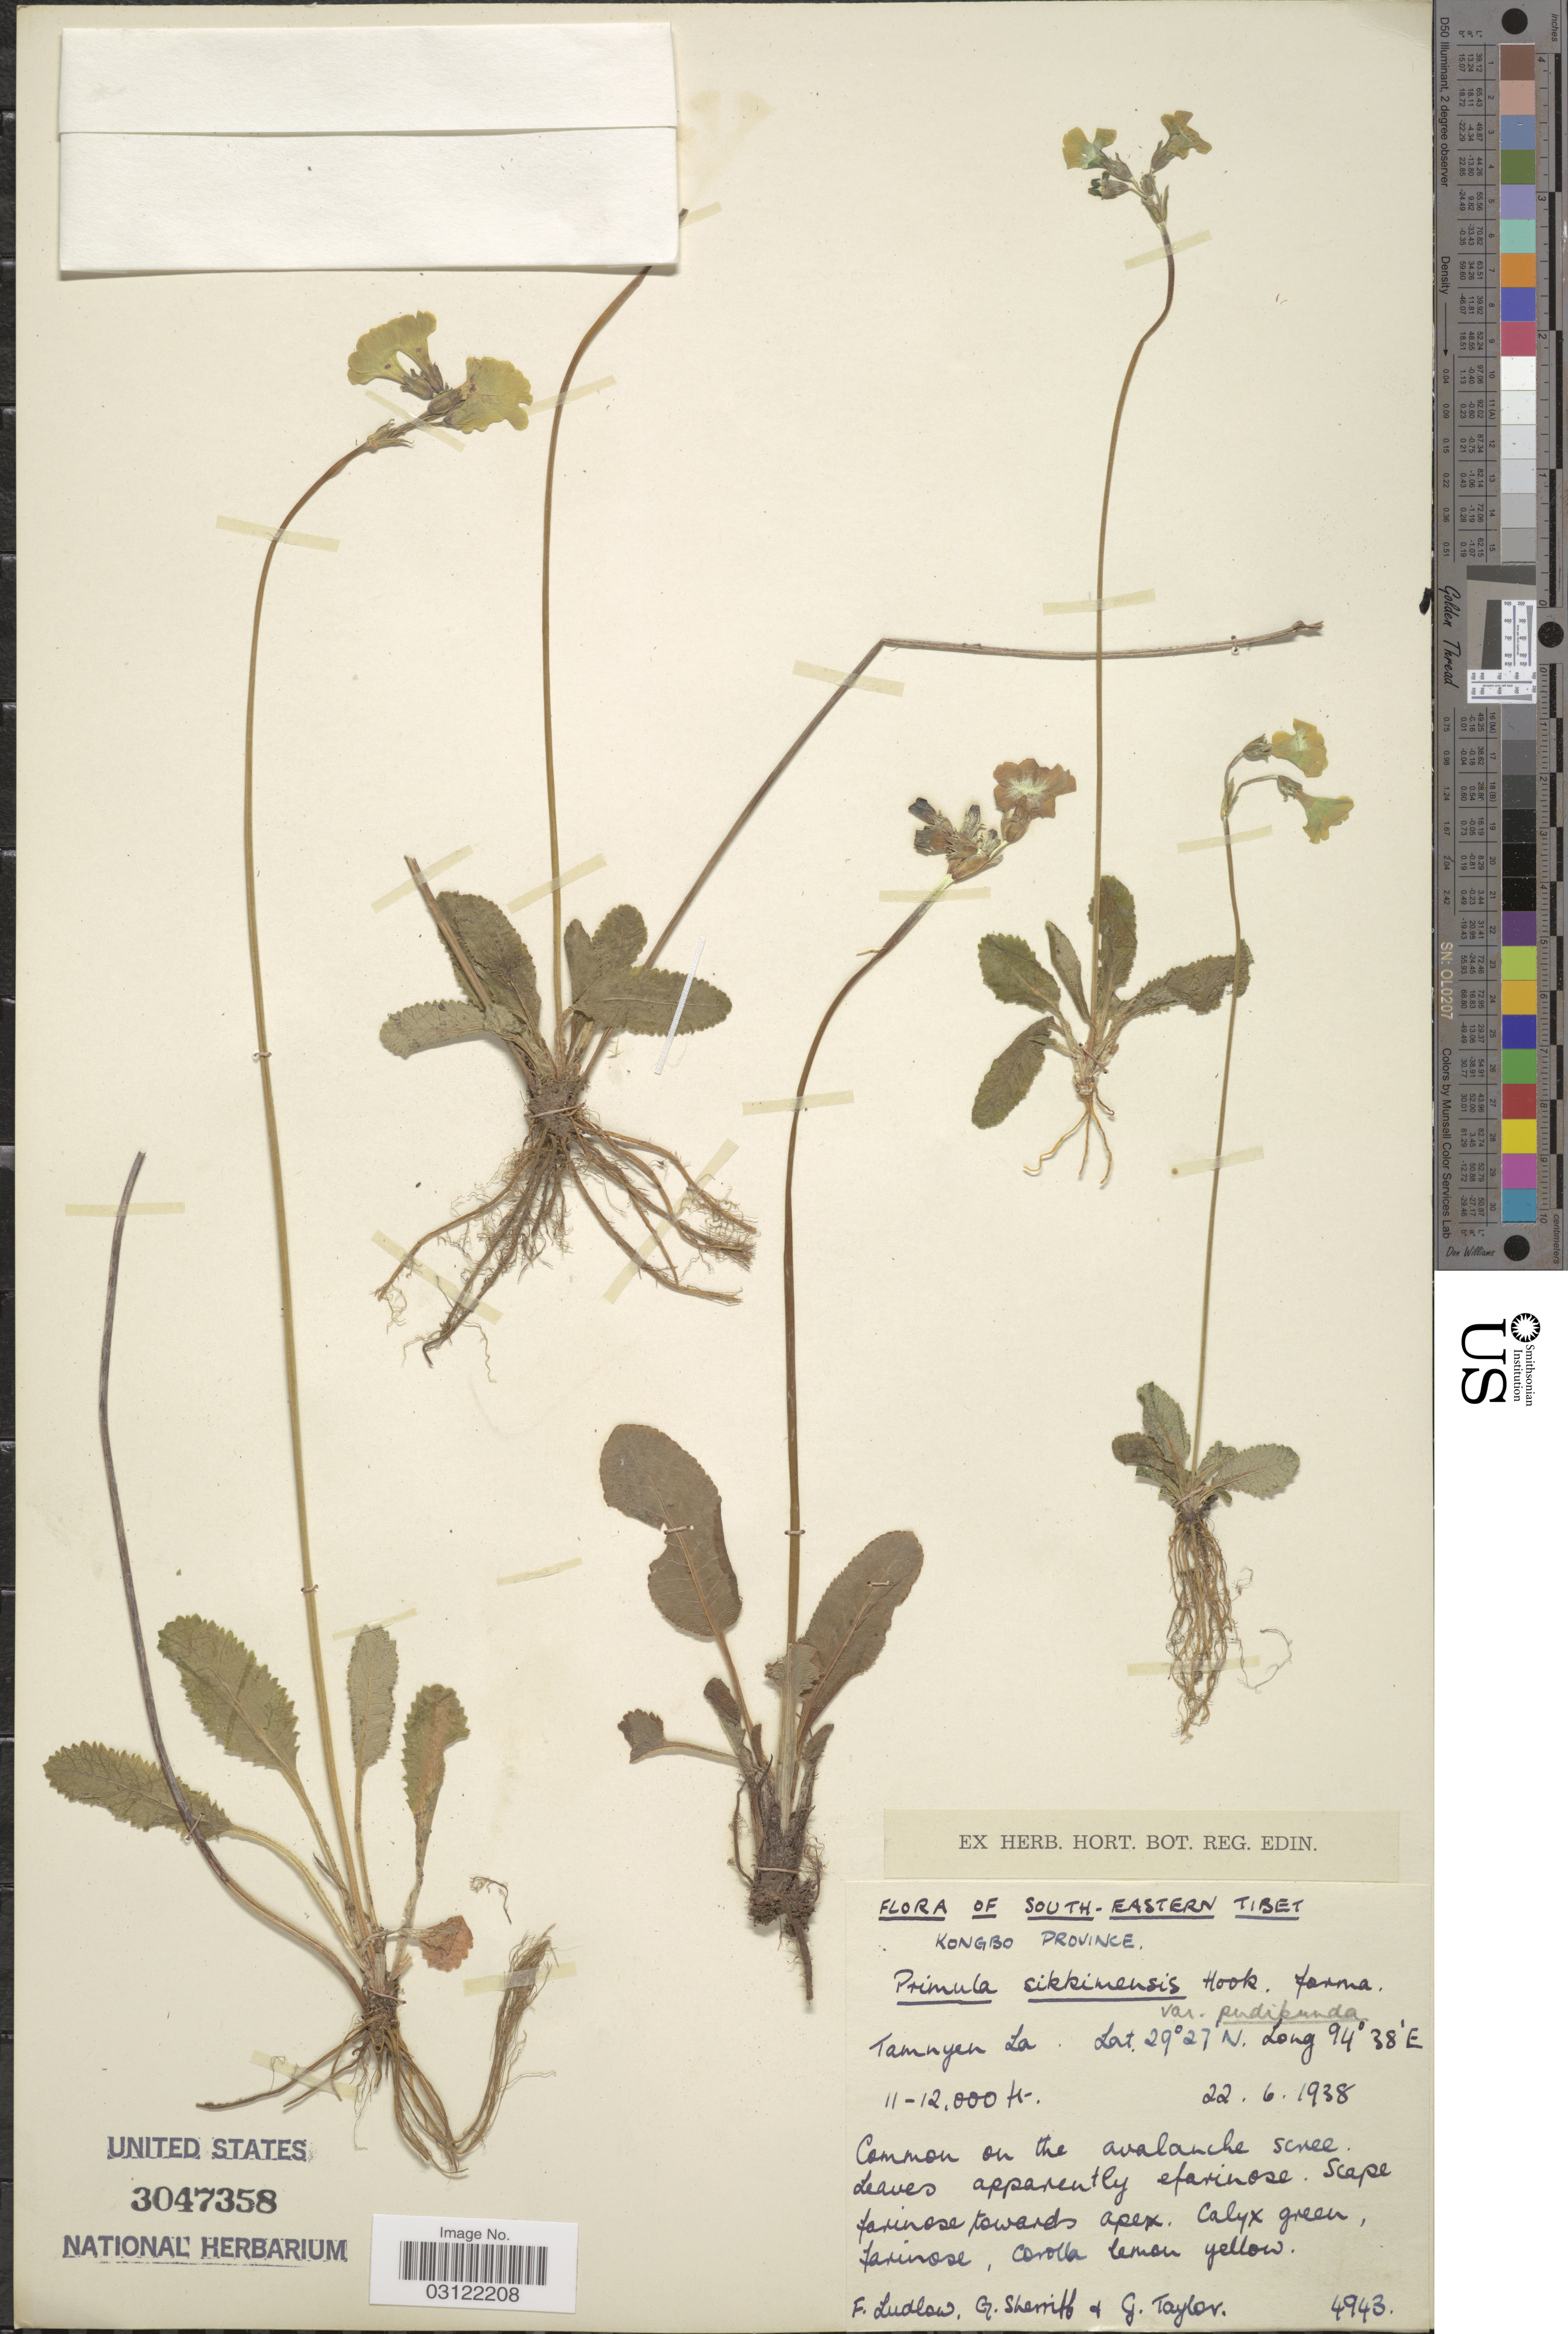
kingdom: Plantae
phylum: Tracheophyta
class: Magnoliopsida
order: Ericales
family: Primulaceae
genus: Primula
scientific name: Primula sikkimensis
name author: Hook.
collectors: F. Ludlow, G. Sherriff & G. Taylor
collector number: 4943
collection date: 1938-06-22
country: China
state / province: Xizang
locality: South-Eastern Tibet. Kongbo Province. Tamnyen La.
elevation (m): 3353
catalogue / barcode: US 3047358